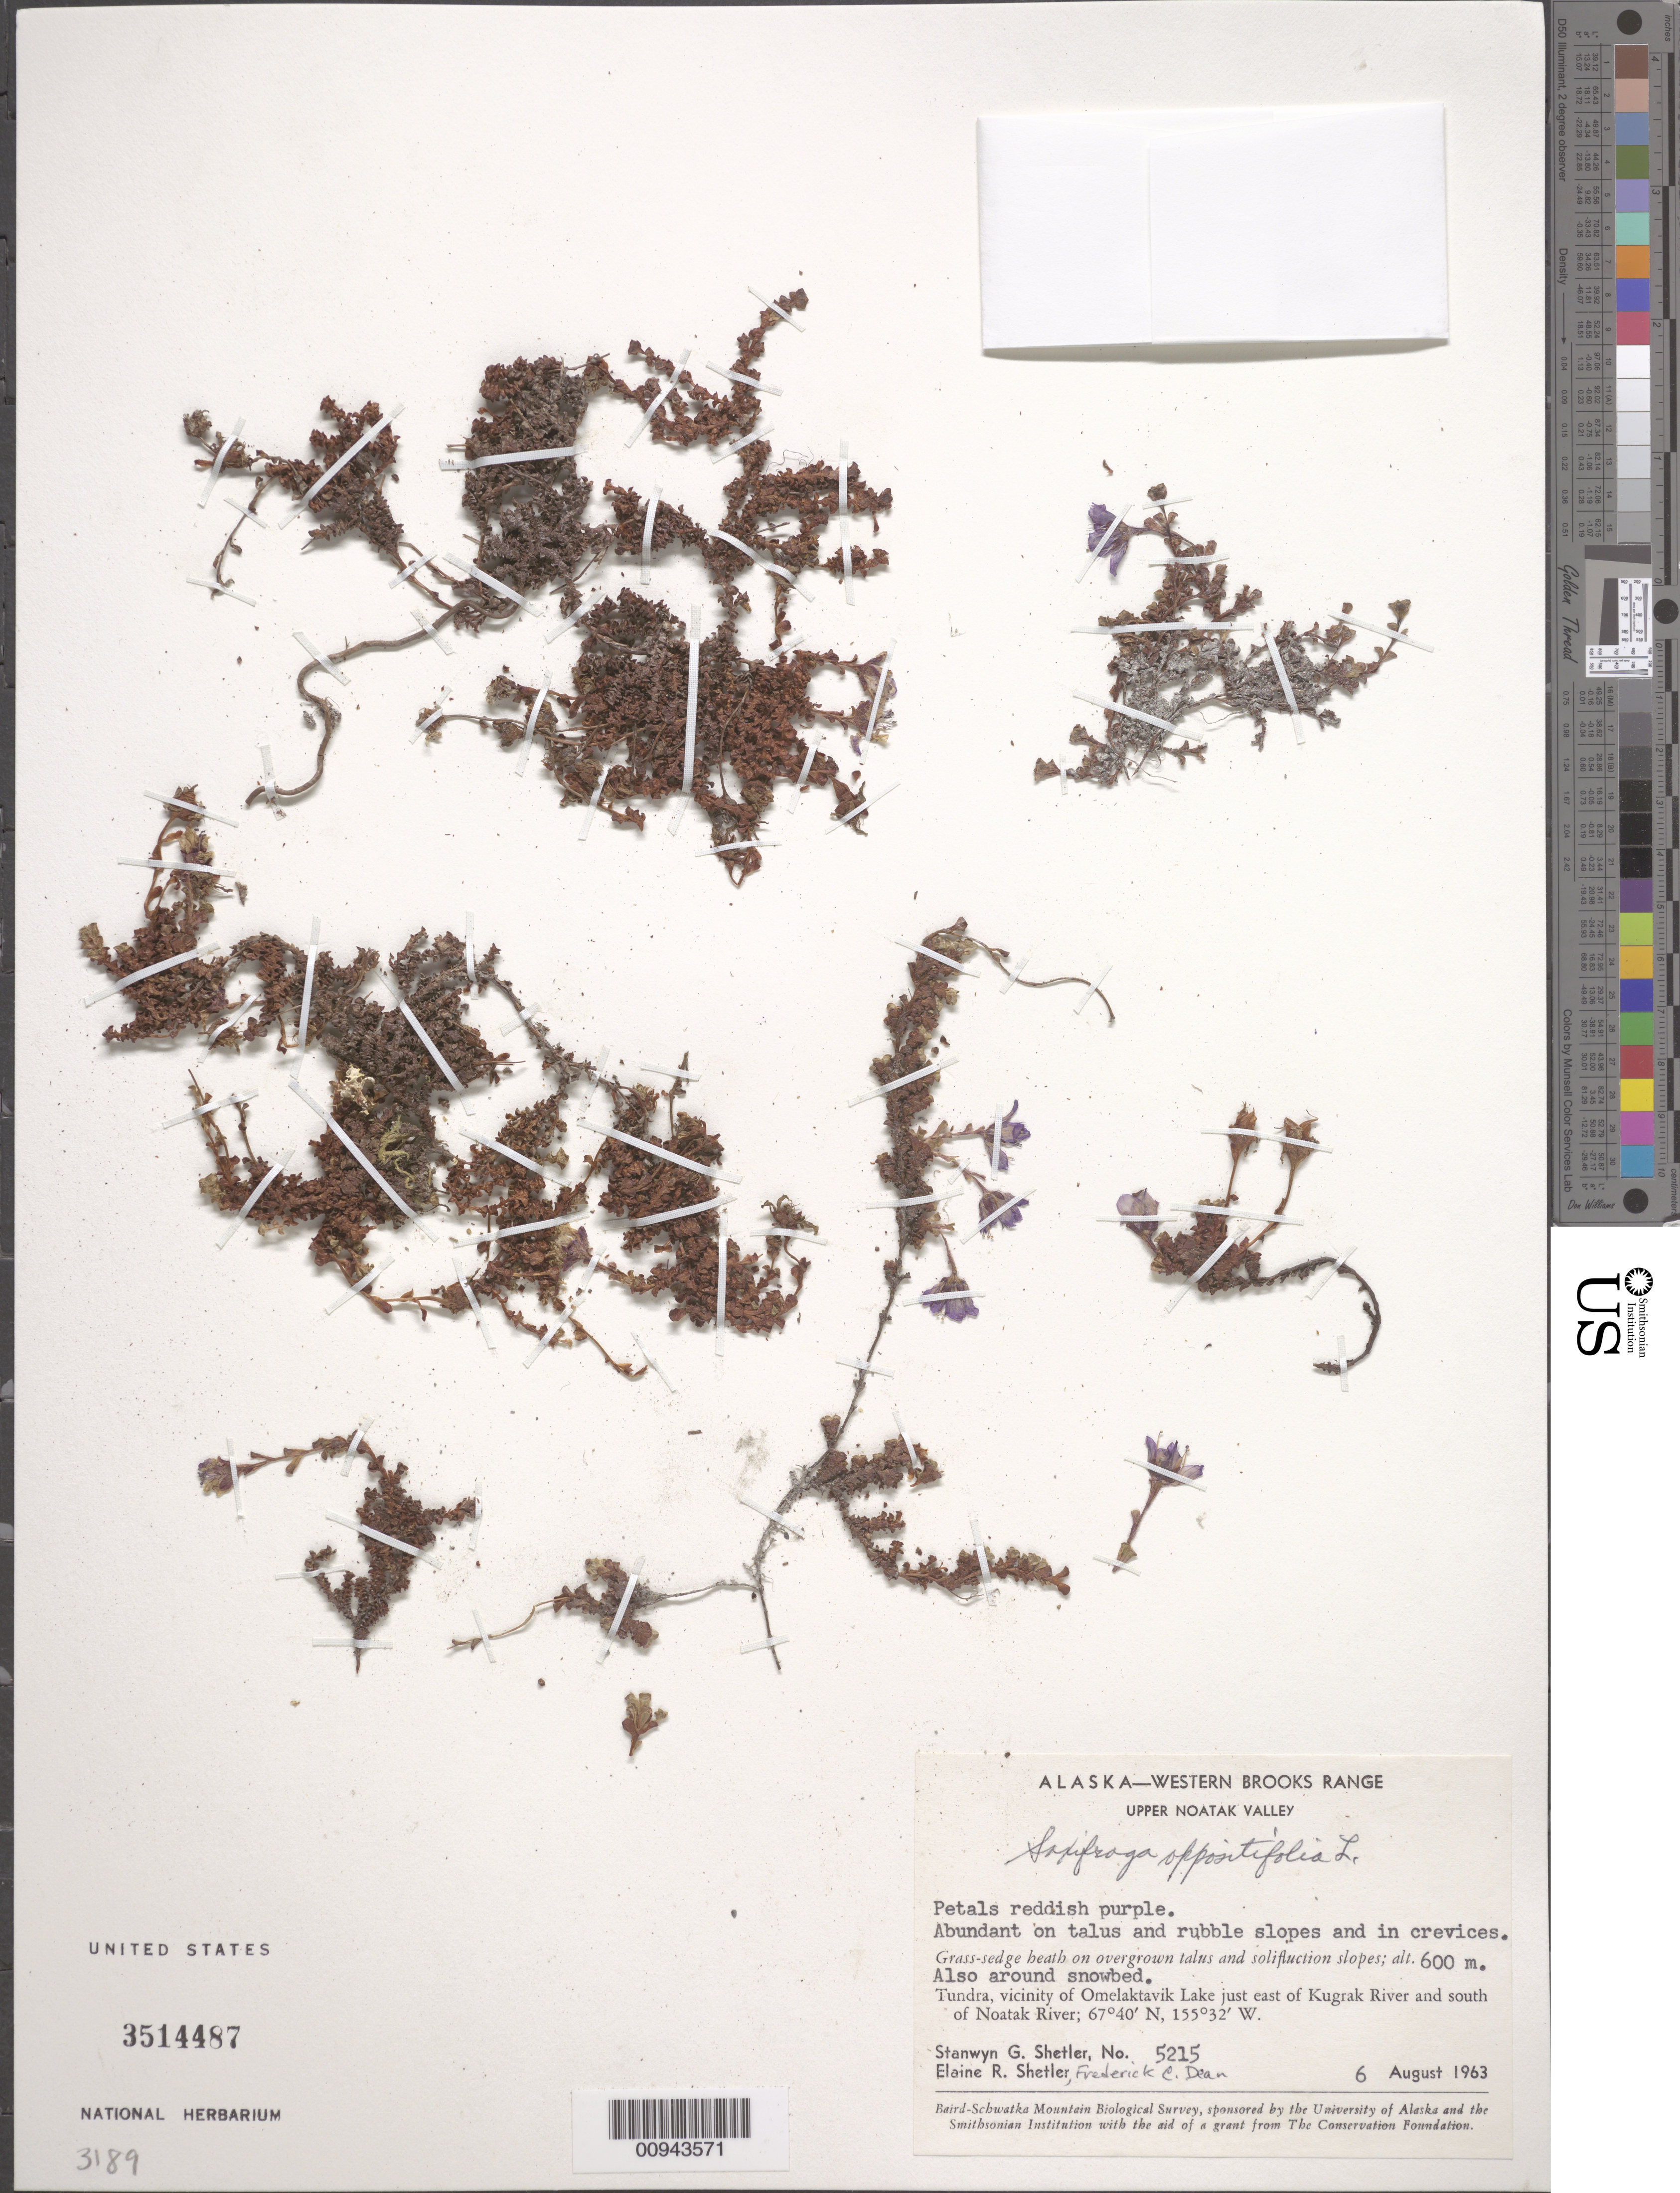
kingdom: Plantae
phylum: Tracheophyta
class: Magnoliopsida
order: Saxifragales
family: Saxifragaceae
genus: Saxifraga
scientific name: Saxifraga oppositifolia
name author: L.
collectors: S. Shetler, E. R. Shetler & F. C. Dean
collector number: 5215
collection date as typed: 06 Aug 1963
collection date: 1963-08-06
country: United States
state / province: Alaska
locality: Vicinity of Omelaktavik Lake just east of Kugrak River and south of Noatak River. Western Brooks Range, Upper Noatak Valley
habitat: Tundra. Grass-sedge on overgrown talus and solifluction slopes. Also around snowbed. Abundant on talus and rubble slopes and in crevices.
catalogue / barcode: US 3514487